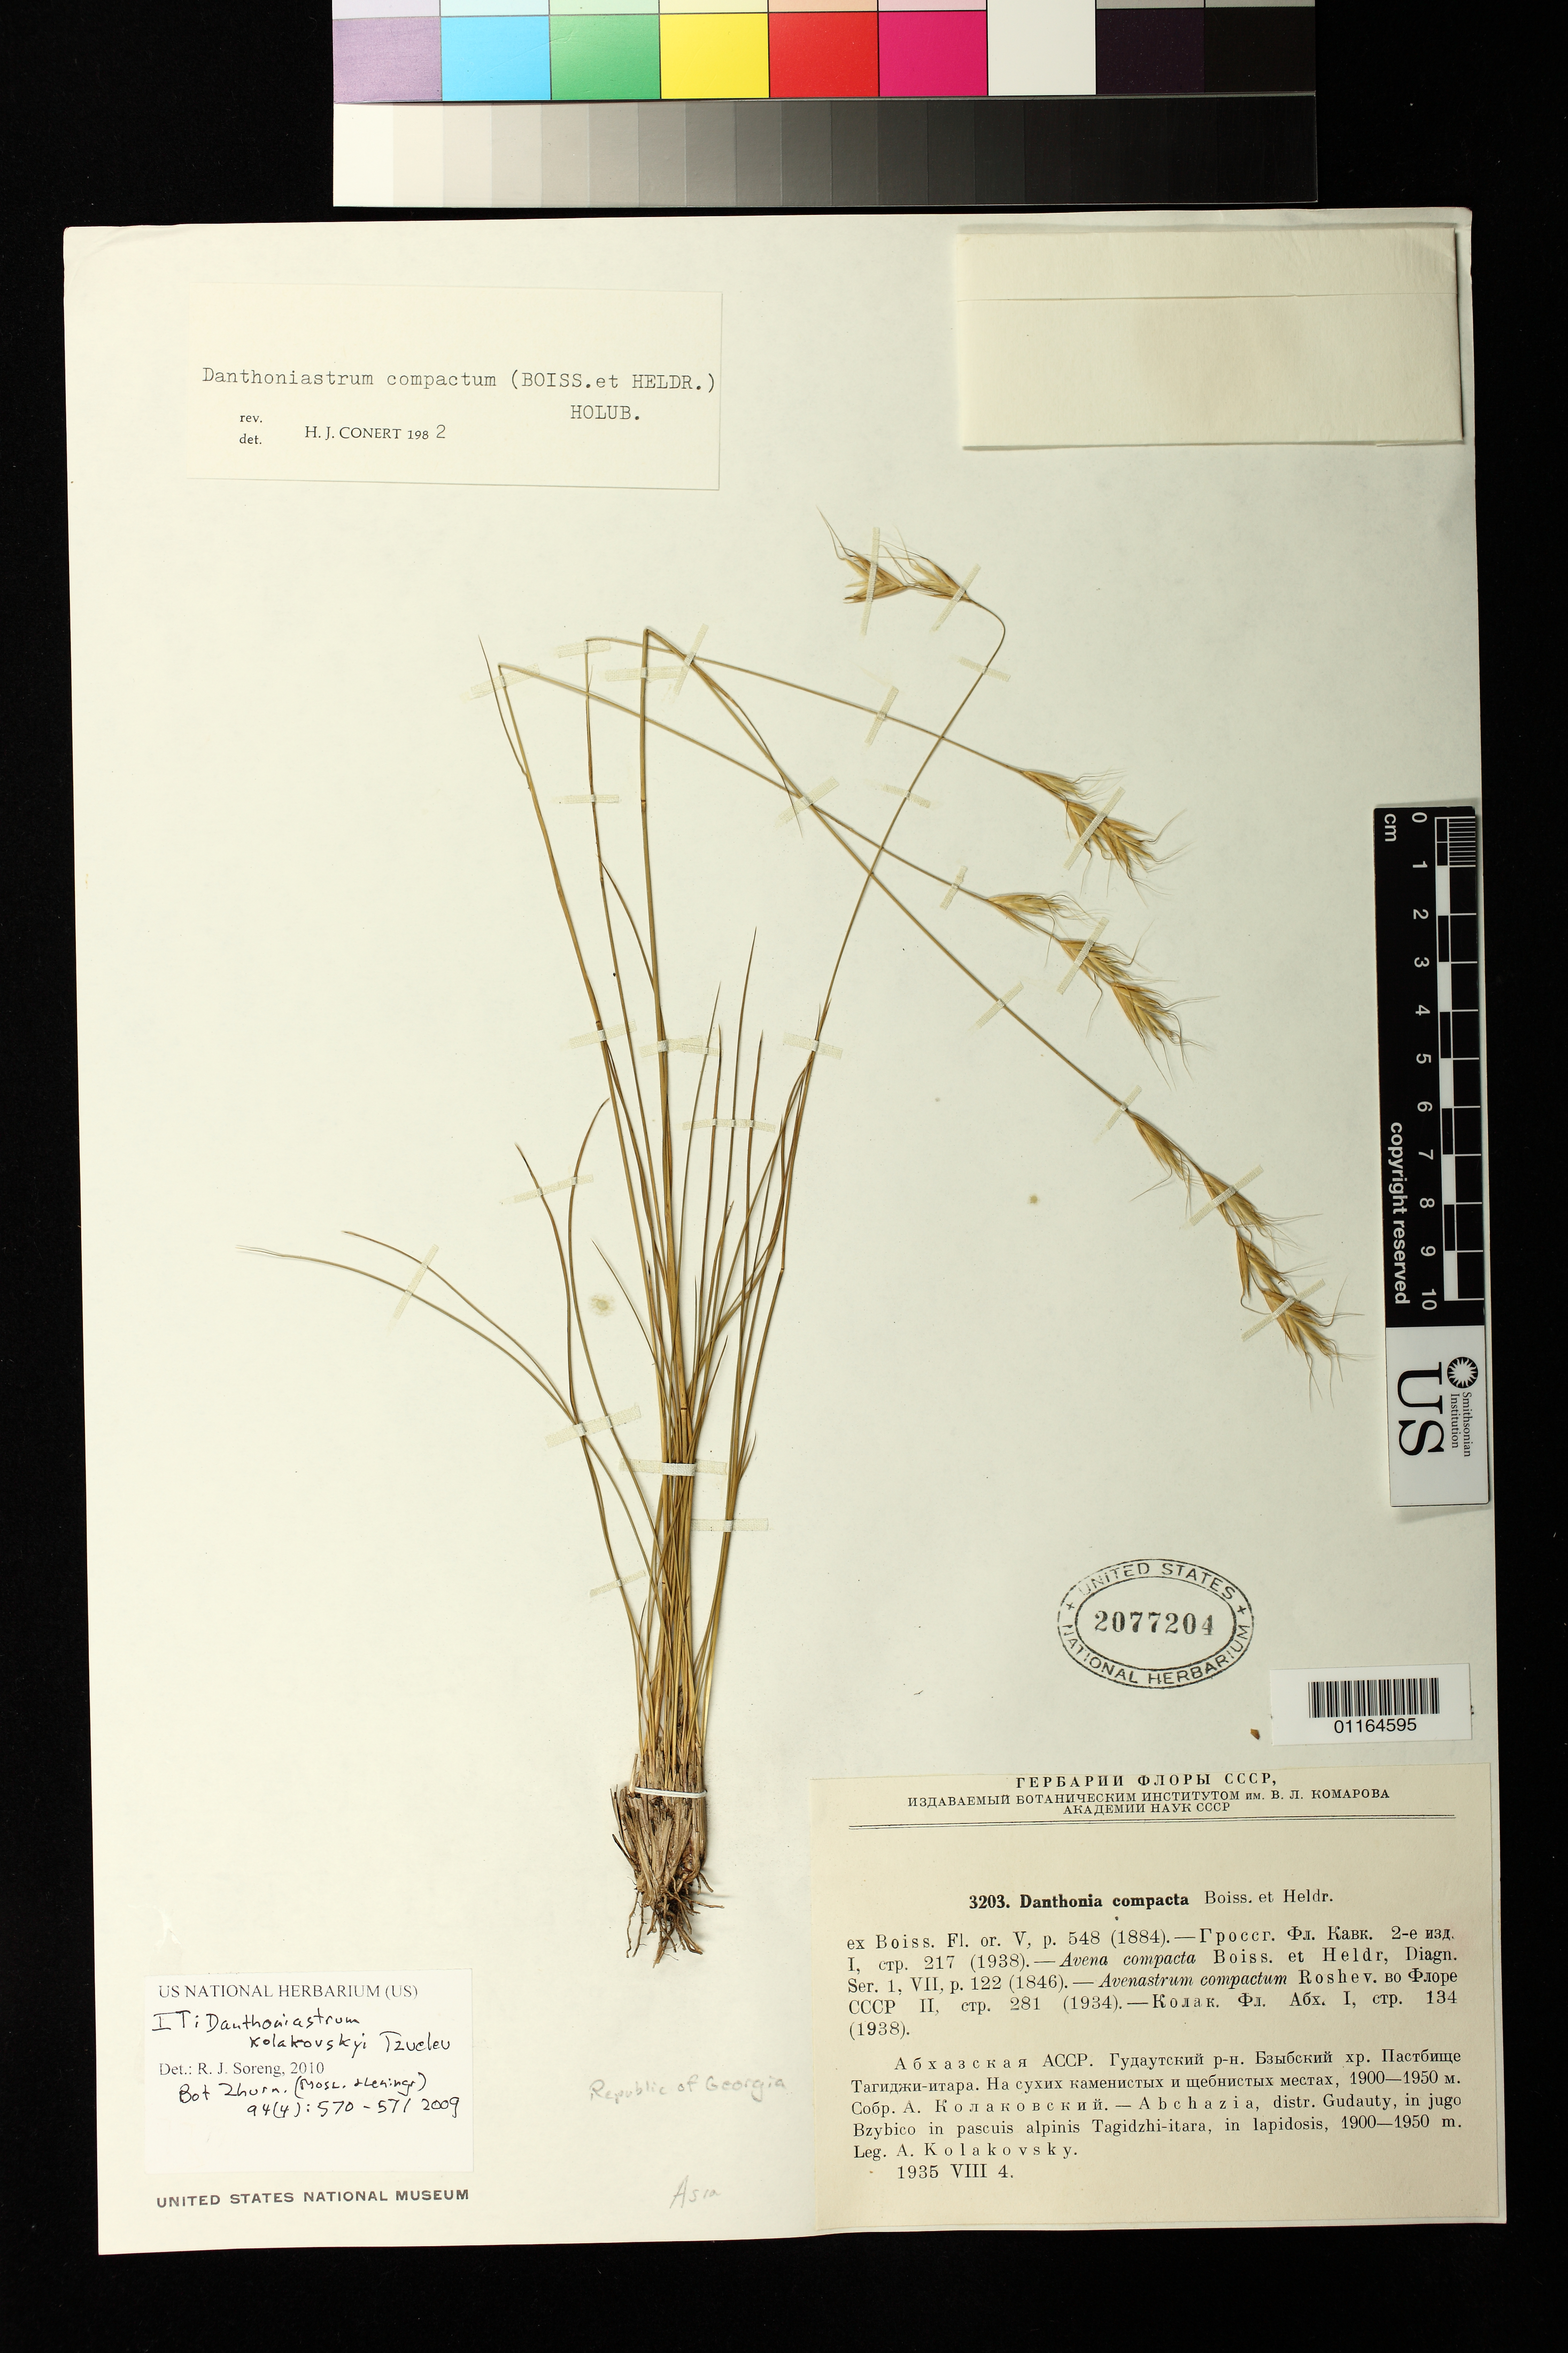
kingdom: Plantae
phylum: Tracheophyta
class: Liliopsida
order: Poales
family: Poaceae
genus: Danthoniastrum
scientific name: Danthoniastrum kolakovskyi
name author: Tzvelev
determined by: Soreng, Robert J., Research Associate (BOT), Smithsonian Institution - National Museum of Natural History (UNITED STATES)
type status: Isotype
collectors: A. Kolakovsky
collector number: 3203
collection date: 1935-08-04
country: Georgia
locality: Abchazia, distr. Gudauty, in jugo Bzybico in pascuis alpinis Tagidzhi-itara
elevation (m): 1900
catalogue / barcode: US 2077204